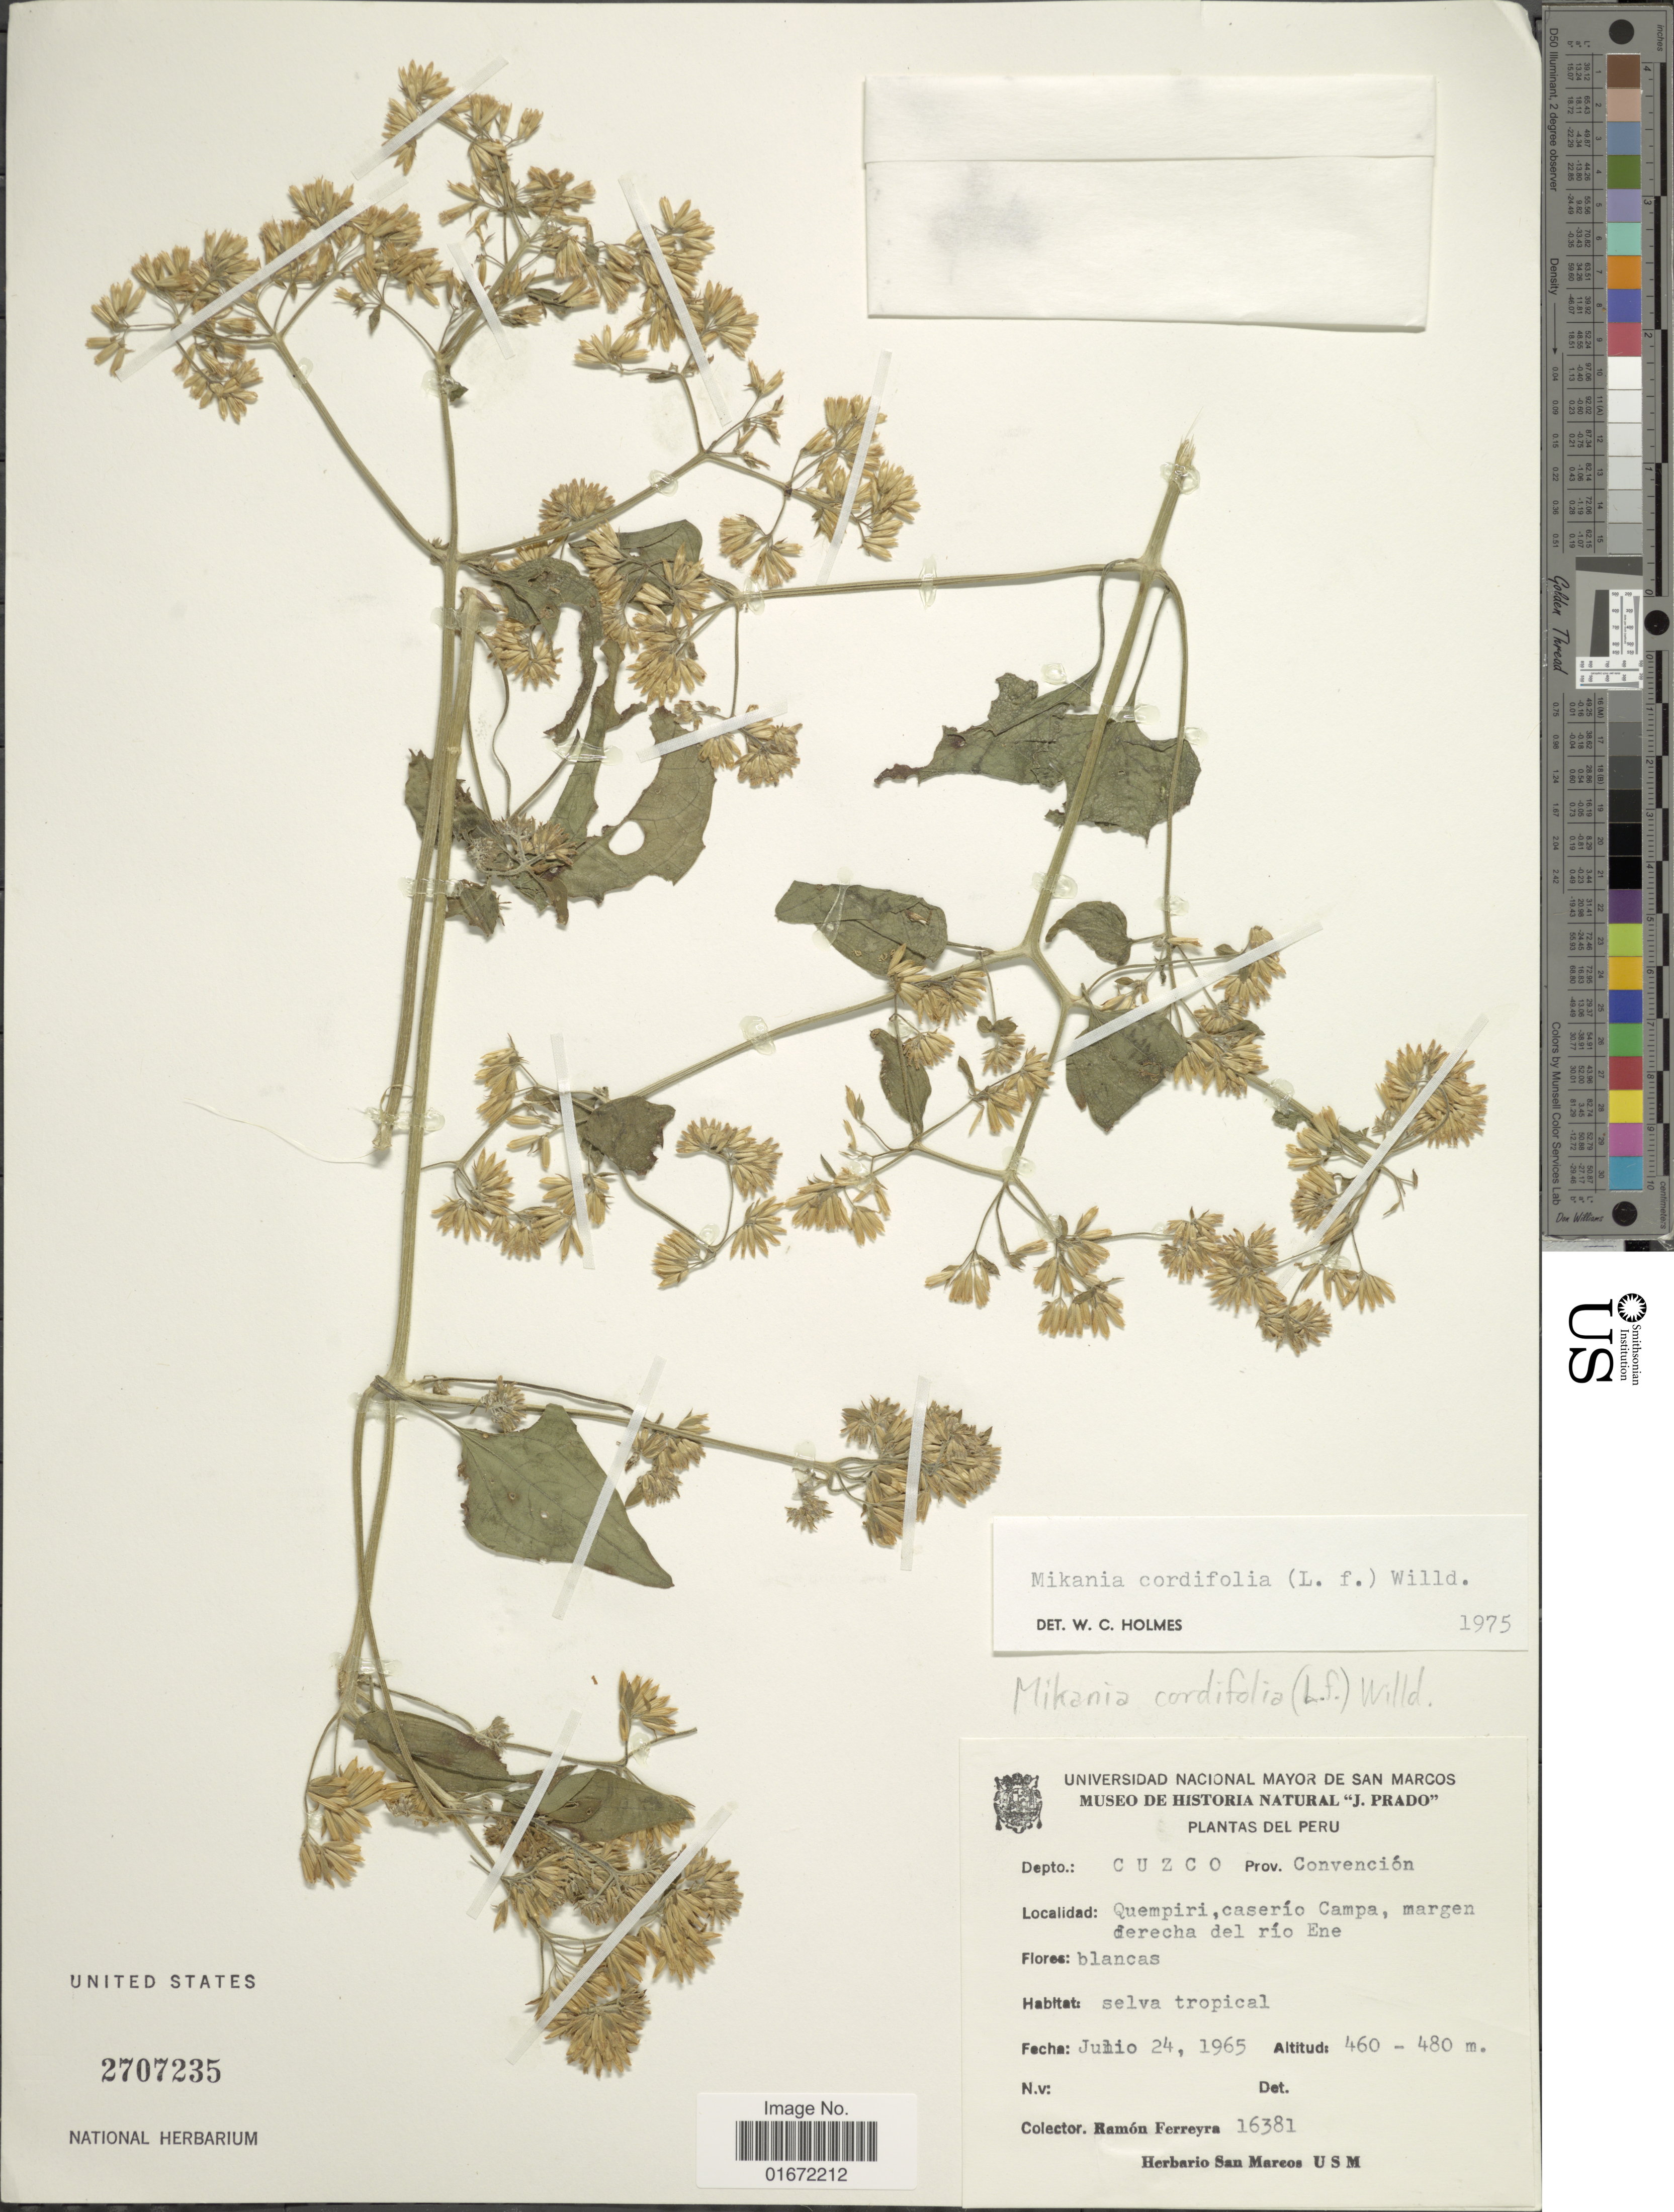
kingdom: Plantae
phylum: Tracheophyta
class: Magnoliopsida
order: Asterales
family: Asteraceae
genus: Mikania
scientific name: Mikania cordifolia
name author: Kunth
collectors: R. A. Ferreyra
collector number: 16381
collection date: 1965-07-24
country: Peru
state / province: Cusco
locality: Depto.: Cuzco. Prov. Convención. Quempiri, caserío Campa, margen derecha del río Ene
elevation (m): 460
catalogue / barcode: US 2707235